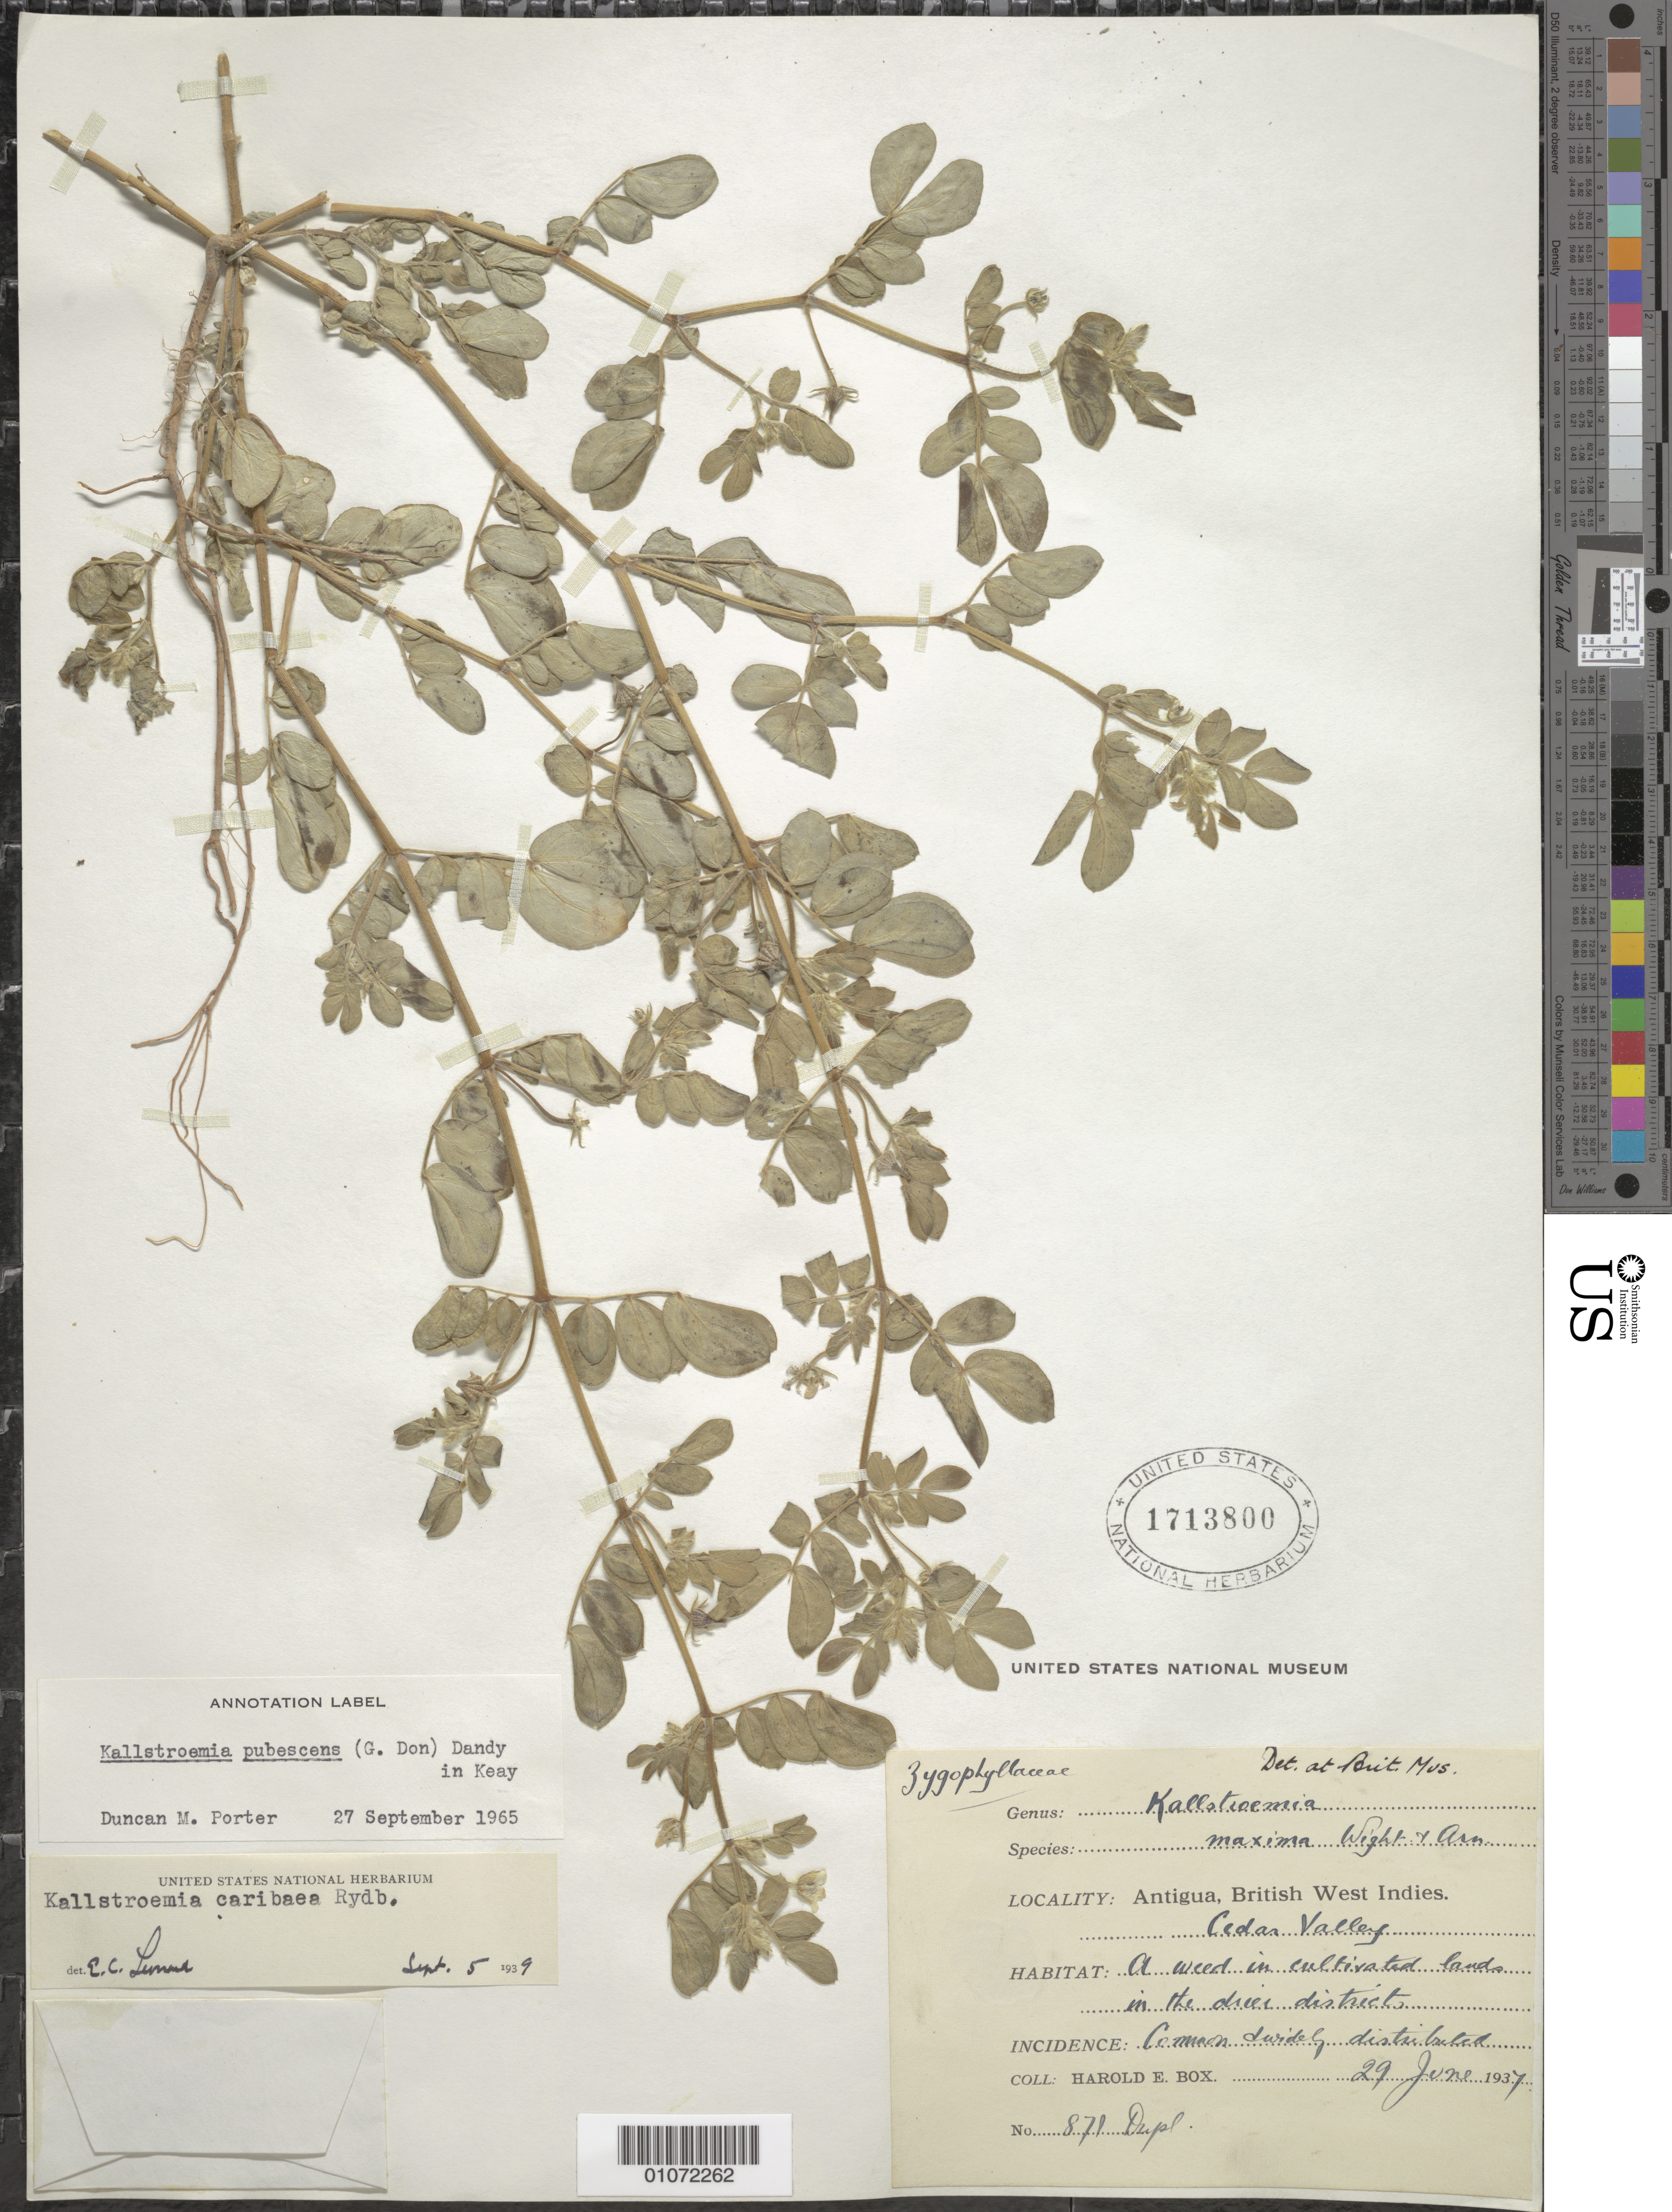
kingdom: Plantae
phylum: Tracheophyta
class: Magnoliopsida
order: Zygophyllales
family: Zygophyllaceae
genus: Kallstroemia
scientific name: Kallstroemia pubescens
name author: (G. Don) Dandy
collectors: H. E. Box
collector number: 871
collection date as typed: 29 Jun 1937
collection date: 1937-06-29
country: Antigua and Barbuda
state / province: Saint John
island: Antigua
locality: Cedar Valley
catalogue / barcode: US 1713800